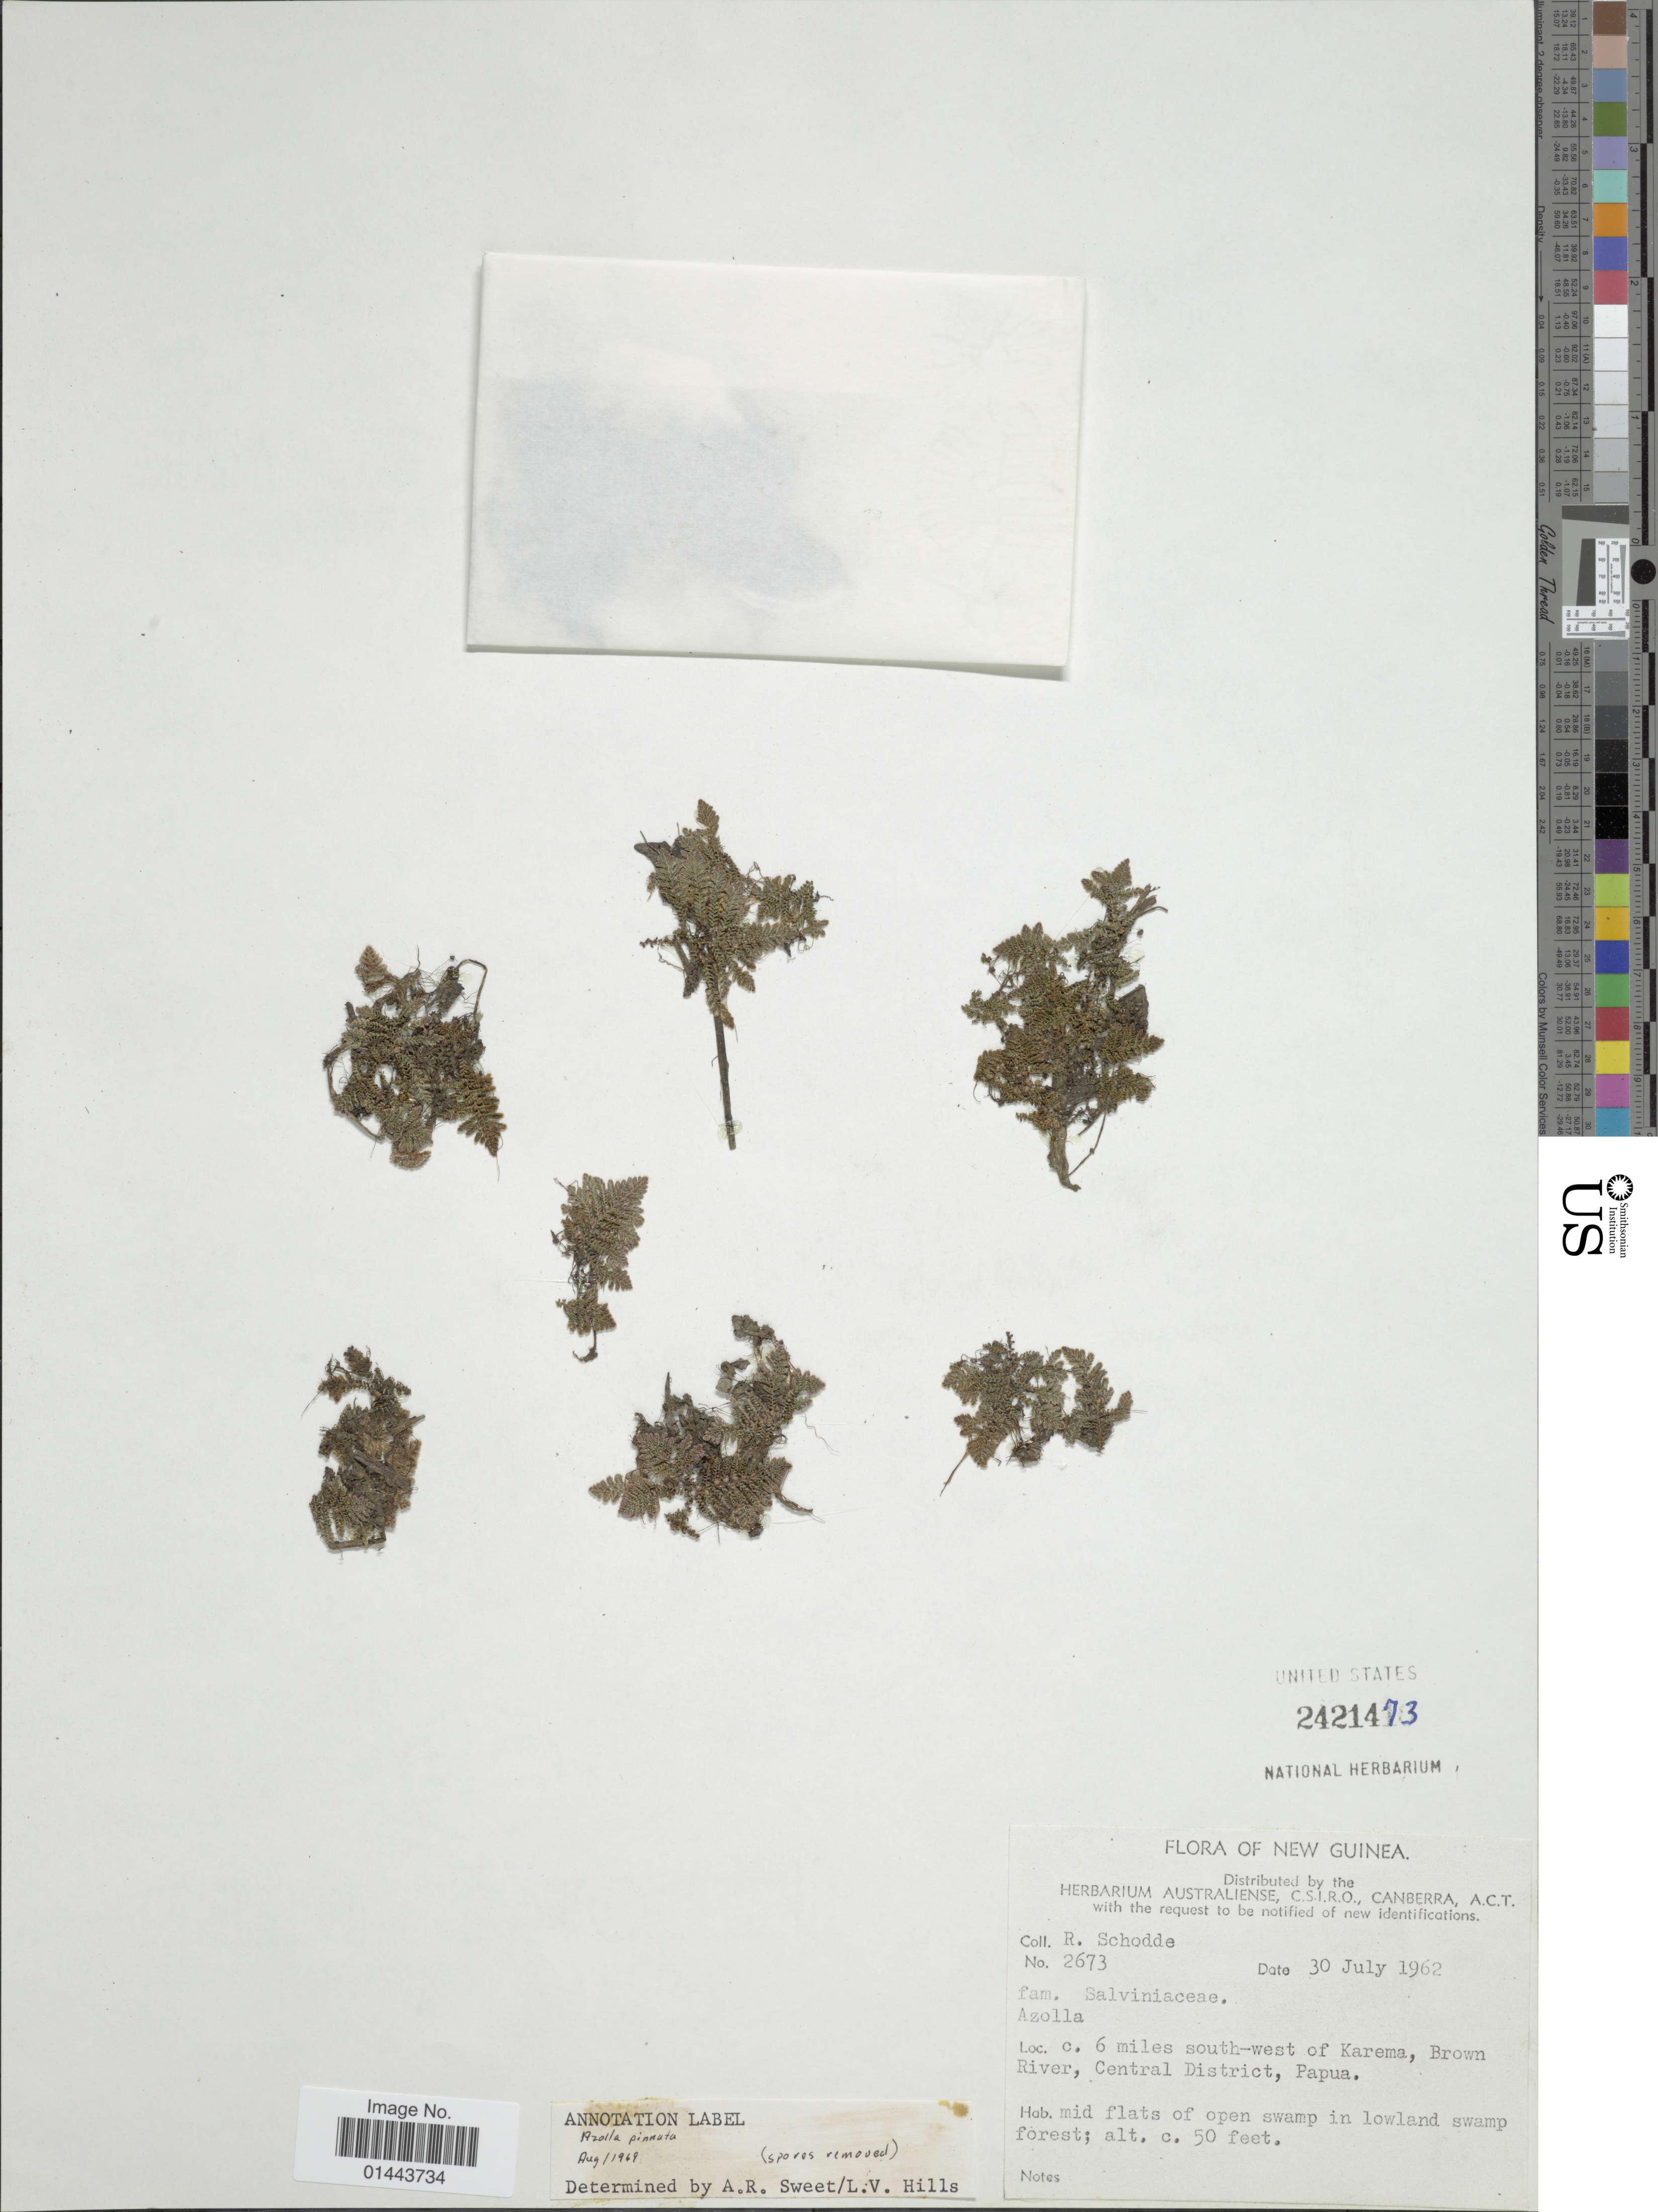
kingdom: Plantae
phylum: Tracheophyta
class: Polypodiopsida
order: Salviniales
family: Salviniaceae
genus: Azolla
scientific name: Azolla pinnata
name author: R. Br.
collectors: R. Schodde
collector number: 2673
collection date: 1962-07-30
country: Papua New Guinea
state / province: Central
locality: New Guinea, c. 6 miles south-west of Karema, Brown River, Central District, in lowland swamp forest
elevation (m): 15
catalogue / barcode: US 2421473